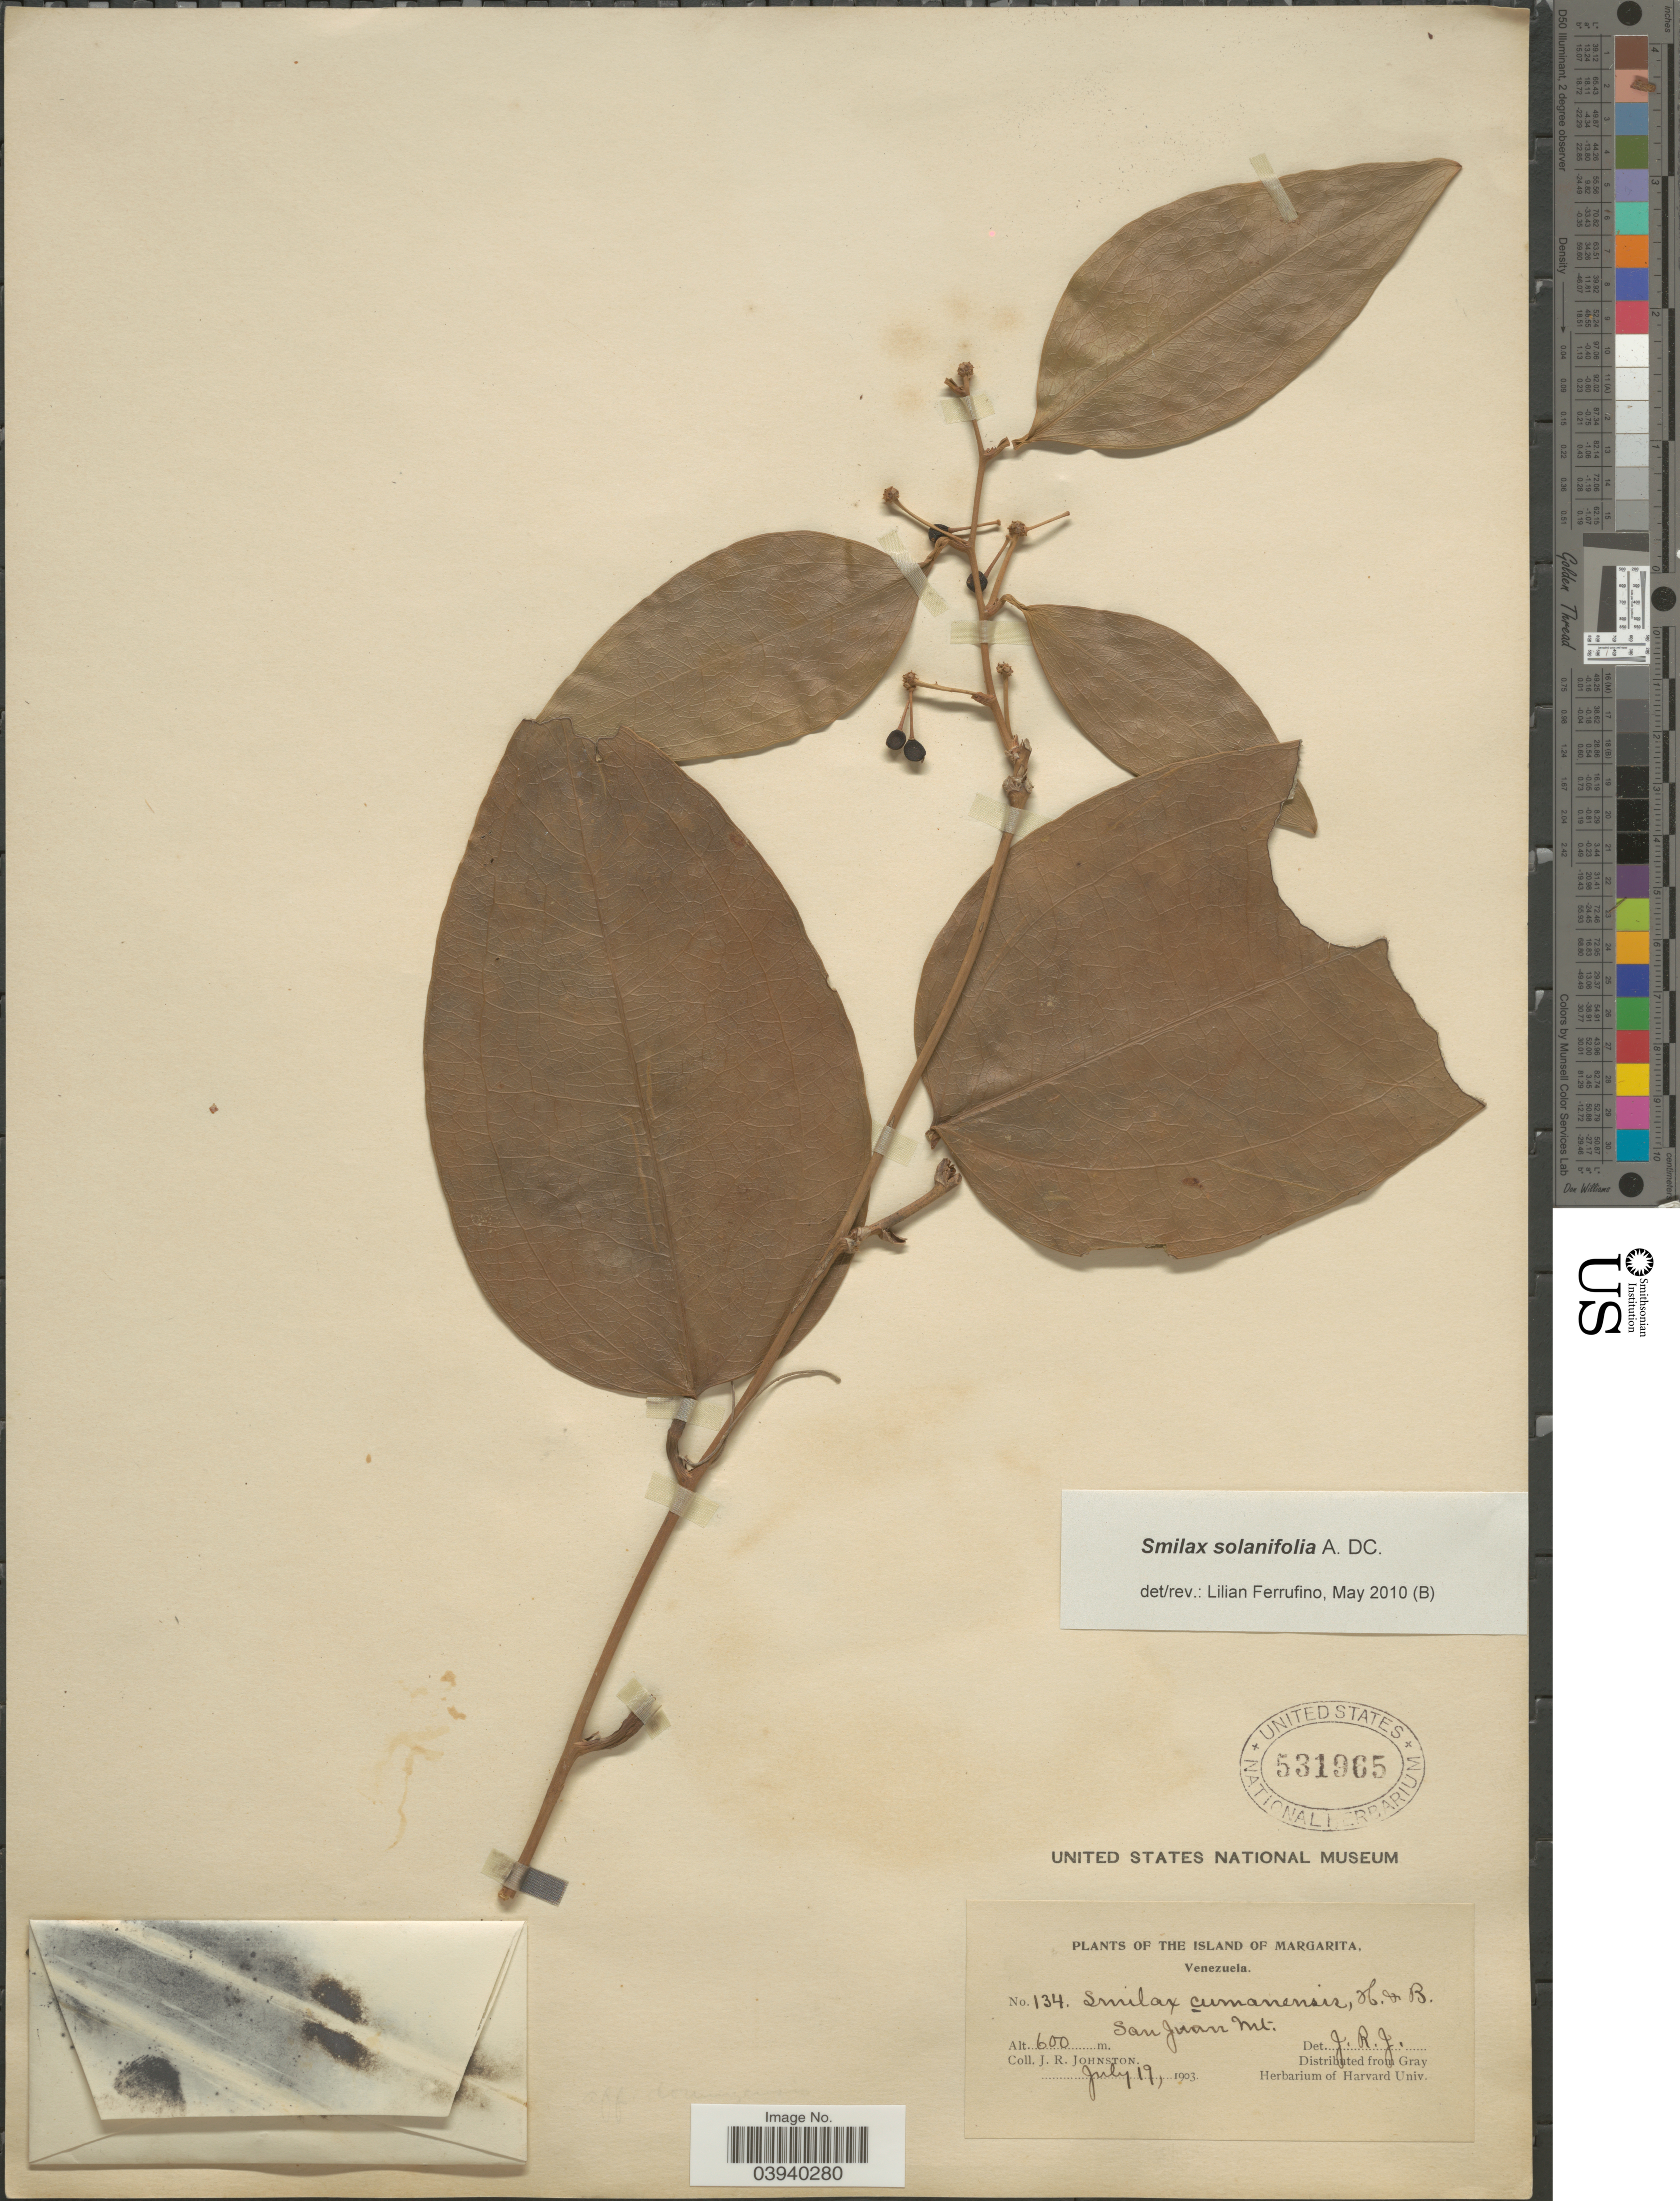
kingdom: Plantae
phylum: Tracheophyta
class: Liliopsida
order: Liliales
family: Smilacaceae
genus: Smilax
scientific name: Smilax solanifolia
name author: A. DC.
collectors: J. Johnston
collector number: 134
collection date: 1903-07-19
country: Venezuela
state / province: Nueva Esparta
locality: The Island of Margarita. San Juan Mt.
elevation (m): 600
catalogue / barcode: US 531965